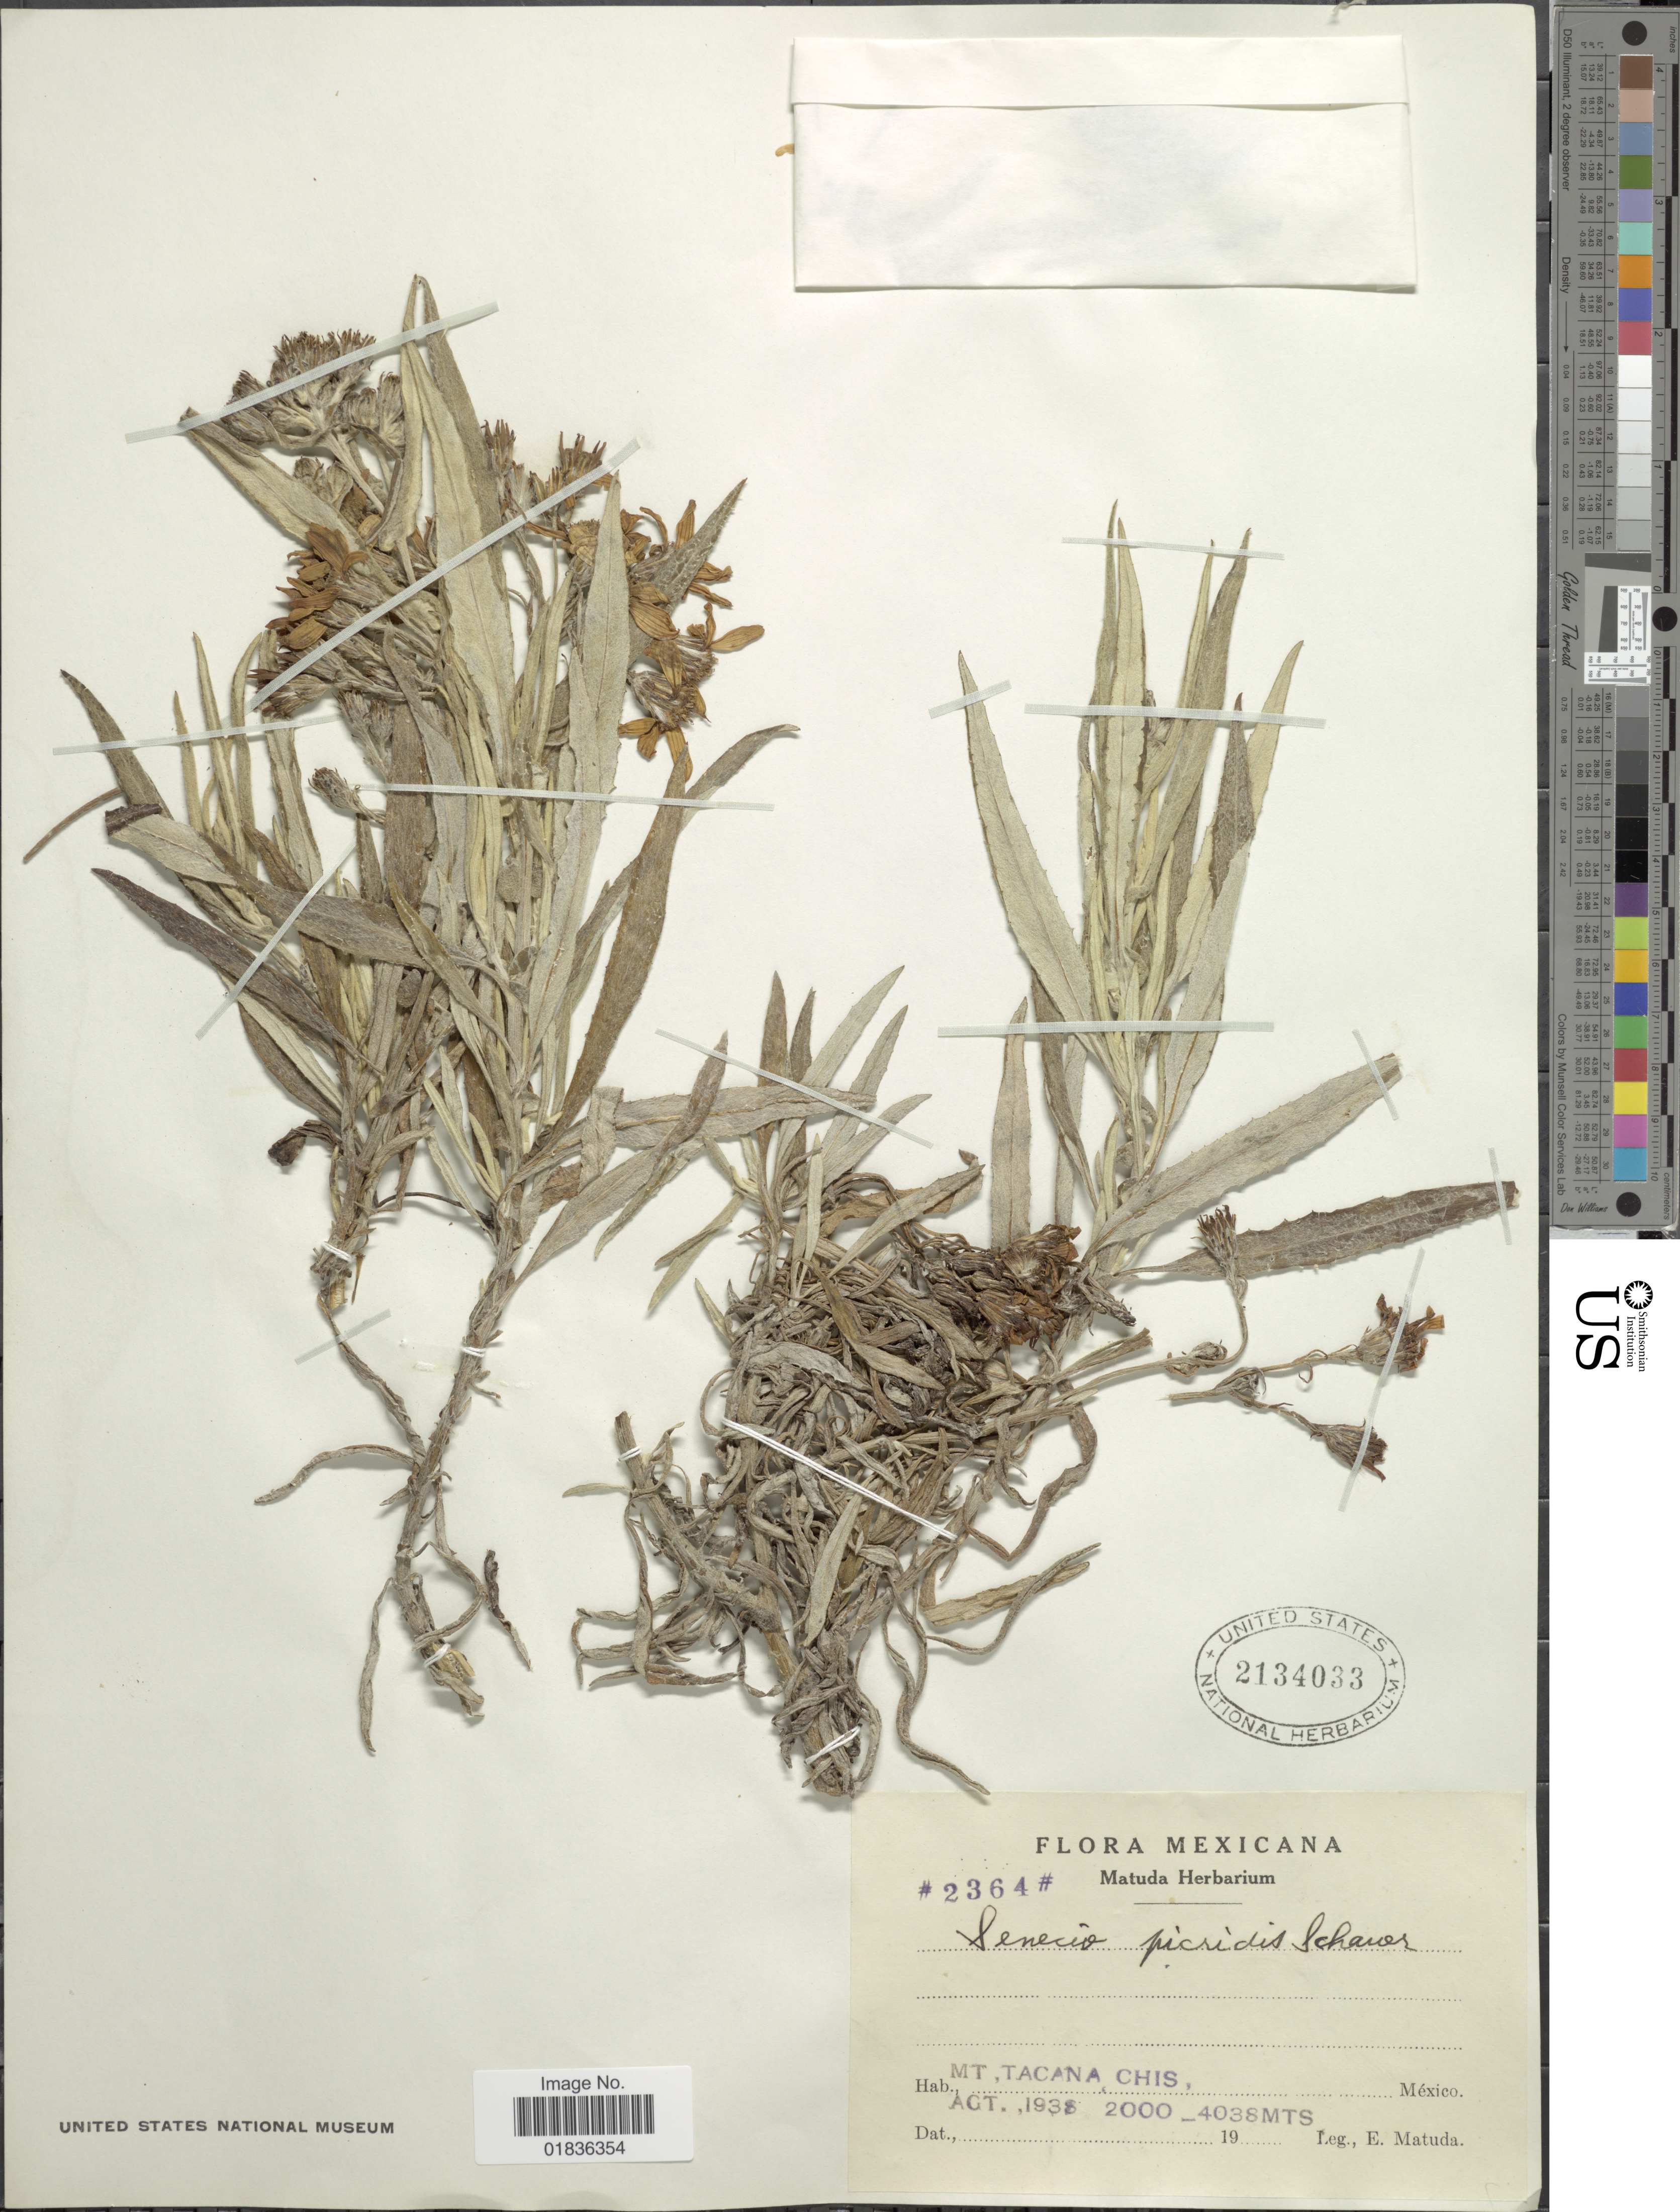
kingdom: Plantae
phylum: Tracheophyta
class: Magnoliopsida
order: Asterales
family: Asteraceae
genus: Senecio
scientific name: Senecio picridis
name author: S. Schauer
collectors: E. Matuda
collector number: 2364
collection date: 1938-08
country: Mexico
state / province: Chiapas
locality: Mt. Tacana, Chis.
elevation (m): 2000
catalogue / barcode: US 2134033